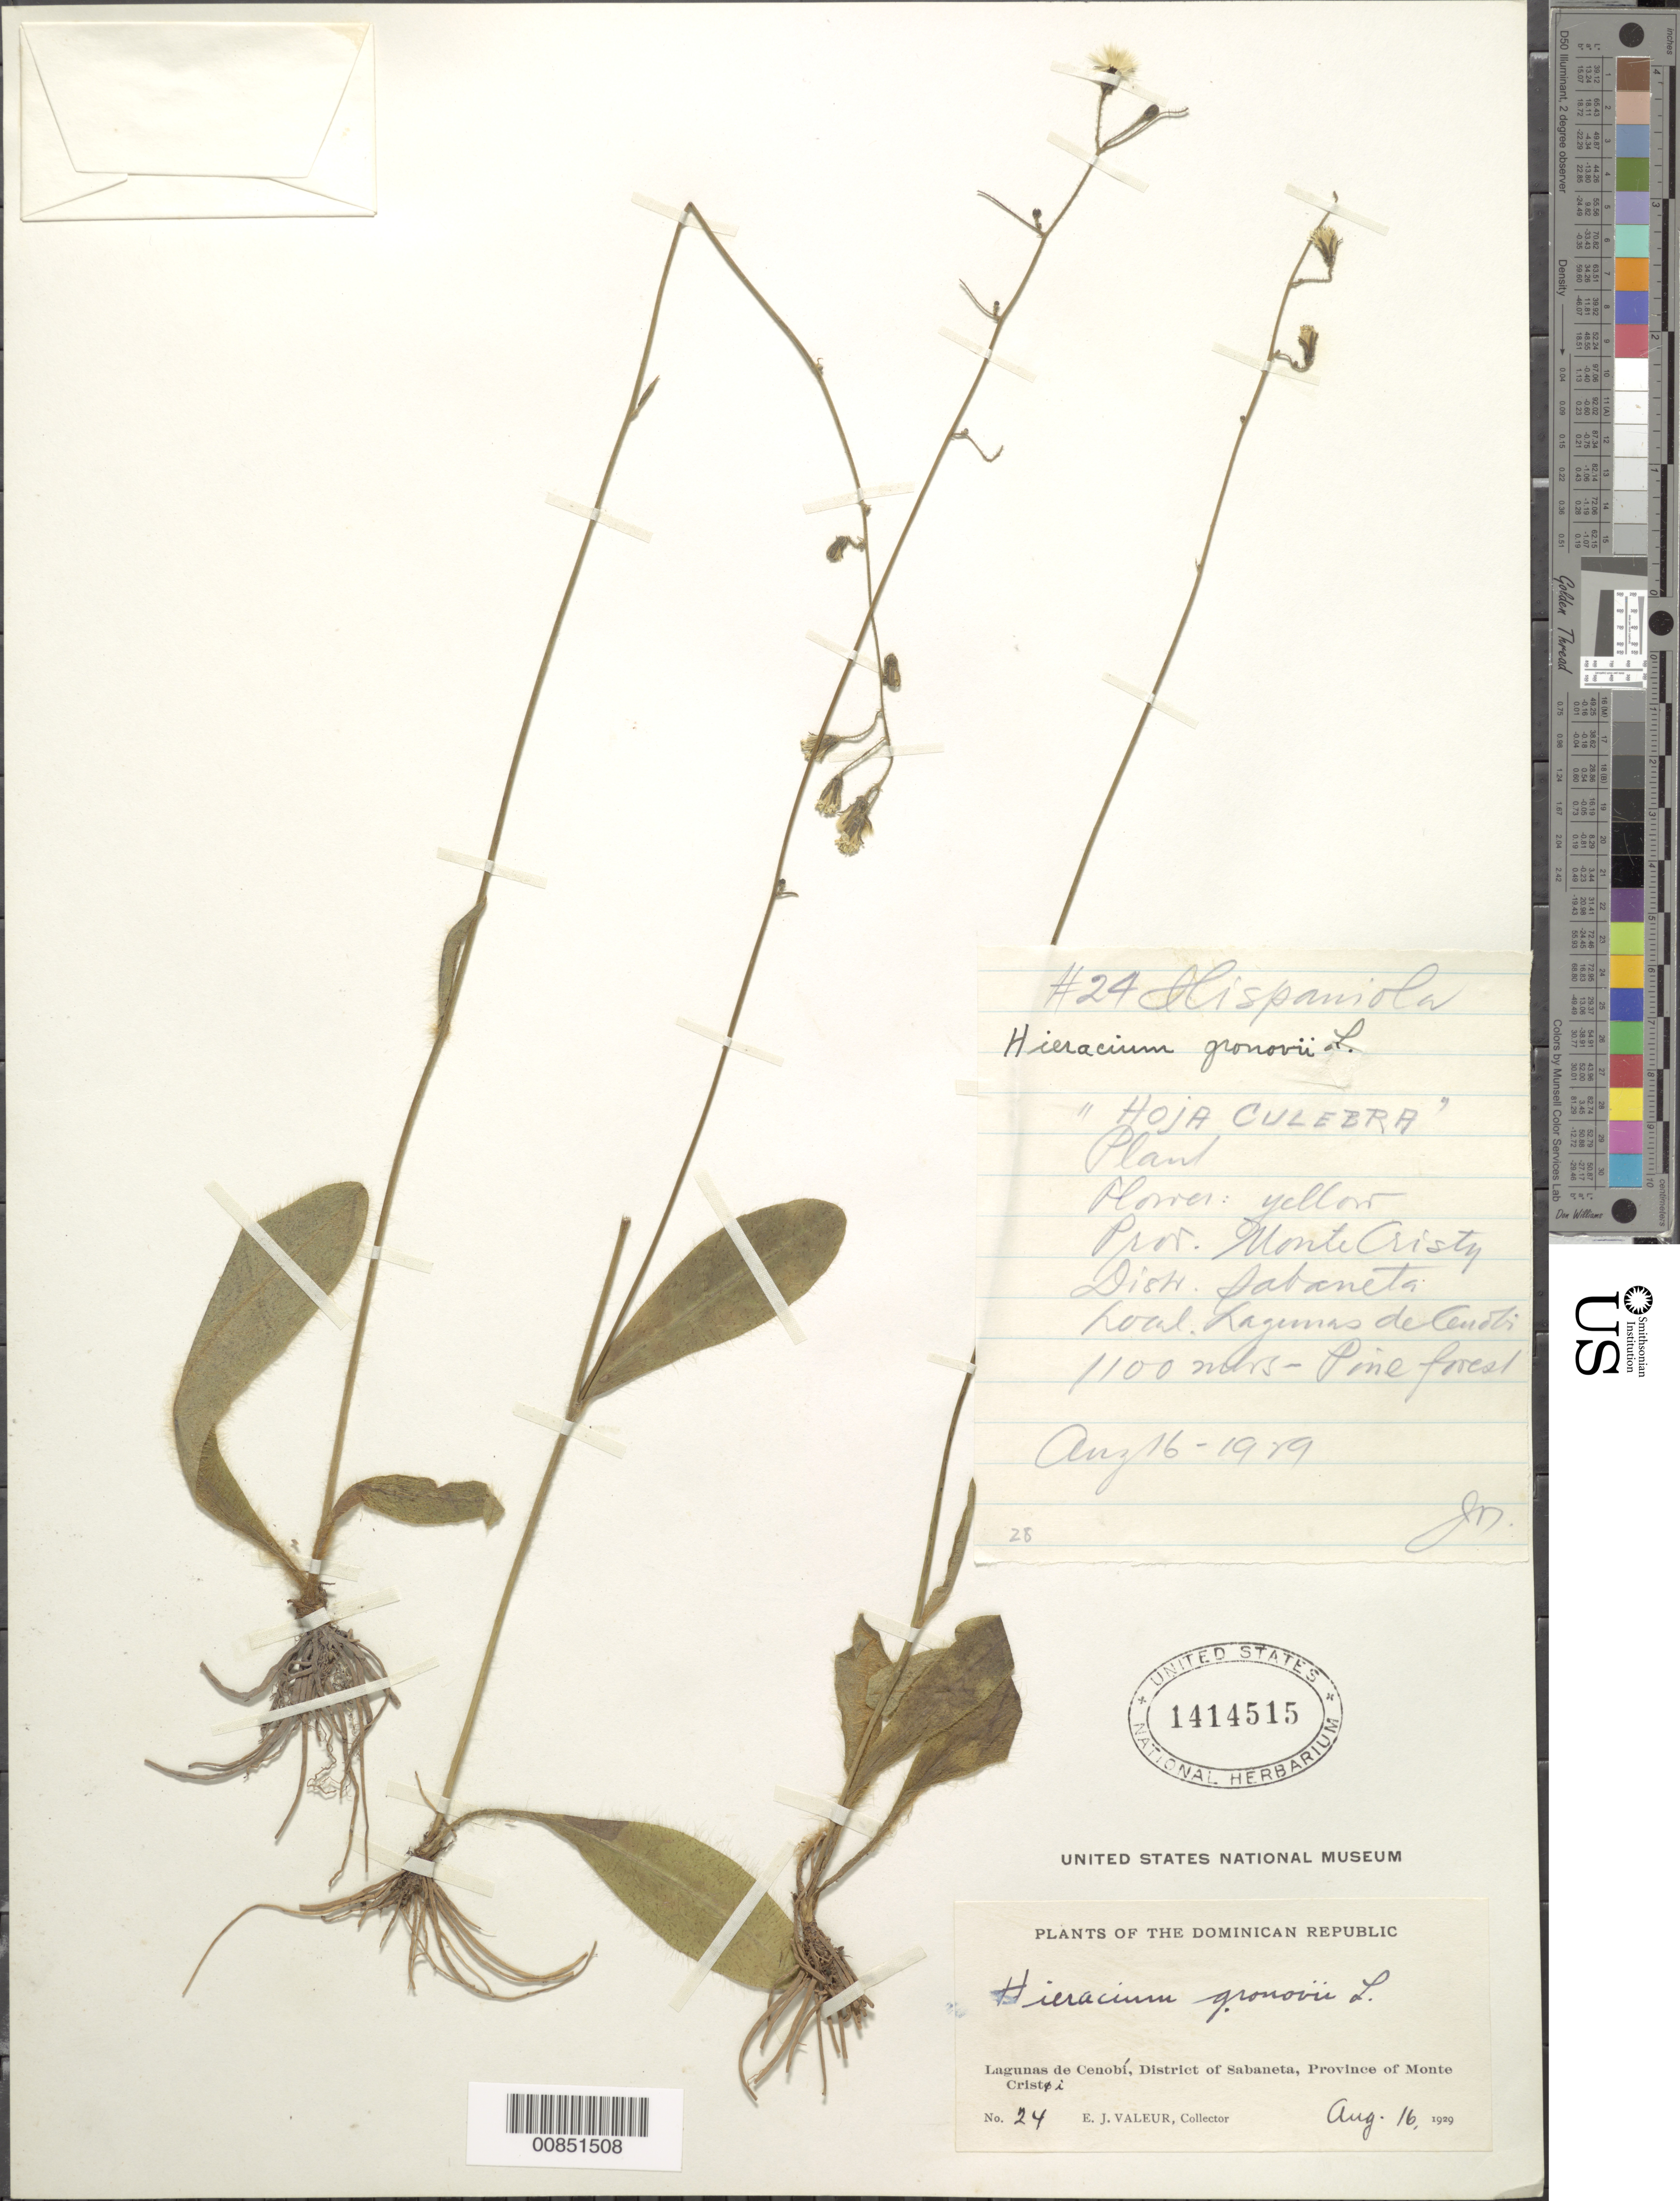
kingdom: Plantae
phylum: Tracheophyta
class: Magnoliopsida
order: Asterales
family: Asteraceae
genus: Hieracium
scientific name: Hieracium gronovii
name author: L.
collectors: E. Valeur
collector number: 24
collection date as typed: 16 Aug 1929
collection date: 1929-08-16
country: Dominican Republic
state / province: Monte Cristi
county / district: Sabaneta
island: Hispaniola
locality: Lagunas de Cenobí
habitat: Pine forest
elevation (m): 1100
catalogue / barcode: US 1414515